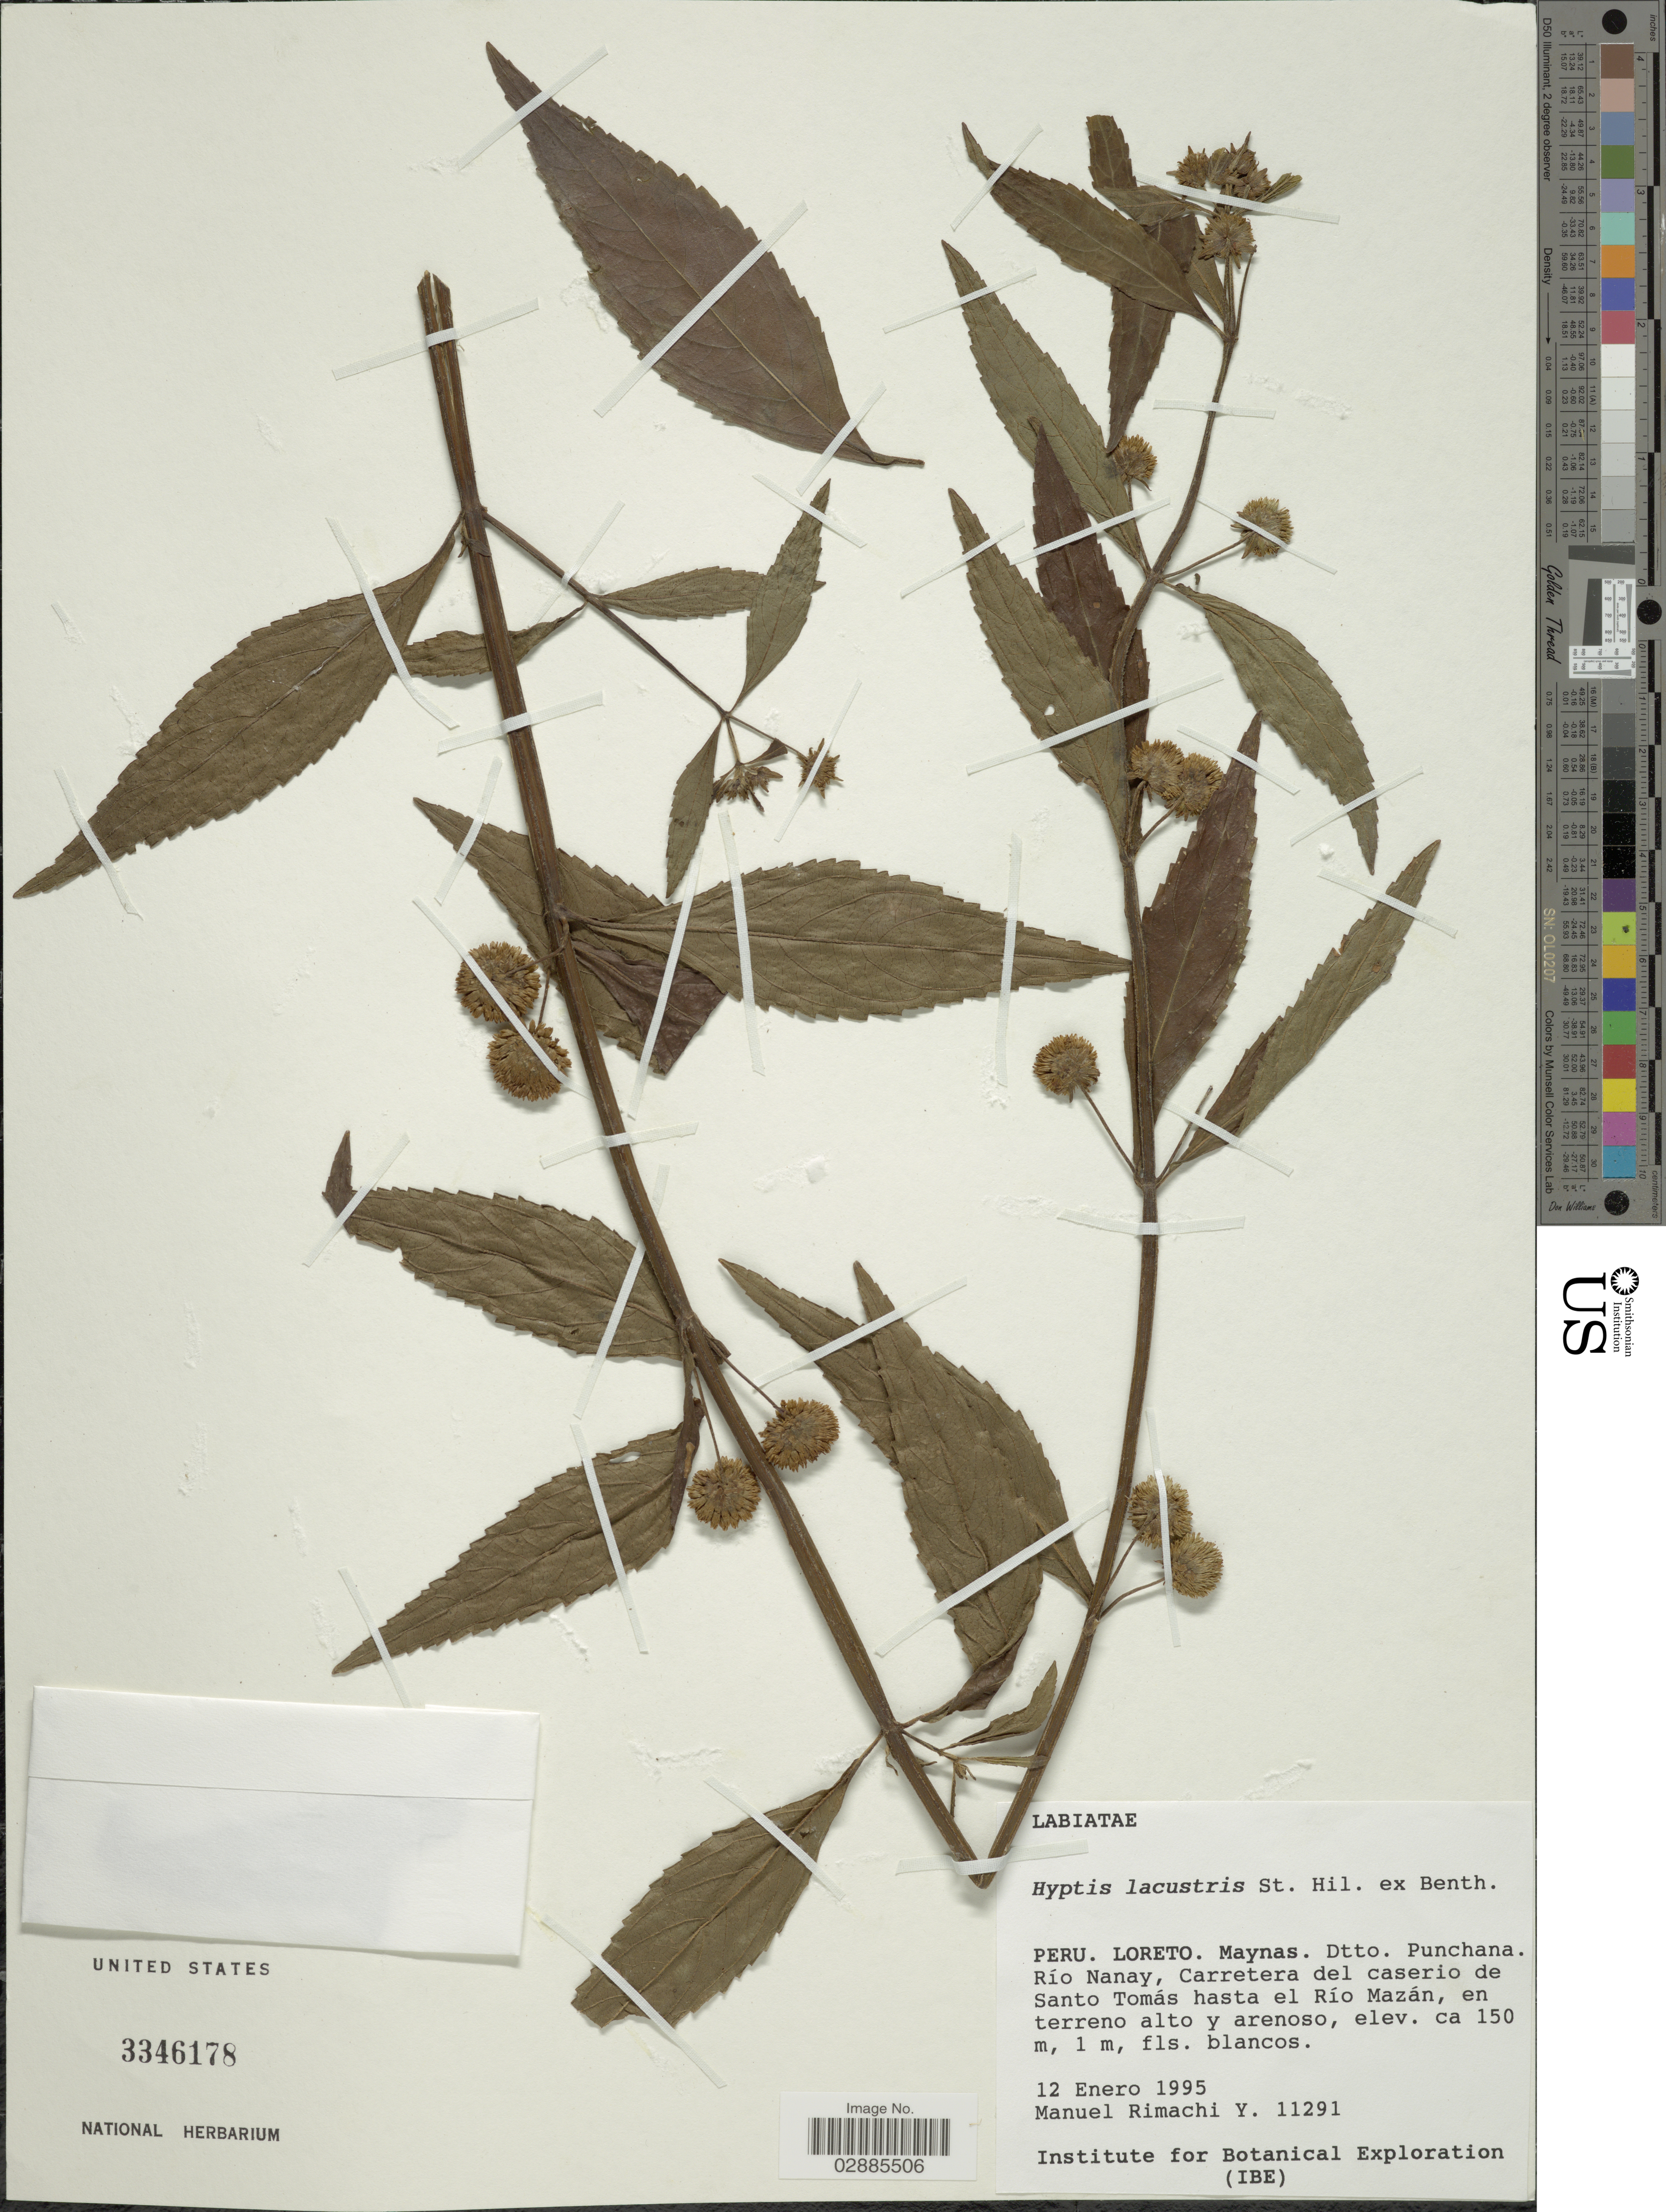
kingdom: Plantae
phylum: Tracheophyta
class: Magnoliopsida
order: Lamiales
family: Lamiaceae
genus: Hyptis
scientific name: Hyptis lacustris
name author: A. St.-Hil. ex Benth.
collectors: M. Rimachi Y.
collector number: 11291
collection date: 1995-01-12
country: Peru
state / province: Loreto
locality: Maynas. Dtto. Punchana. Río Nanay, Carretera del caserio de Santo Tomás hasta el Río Mazán.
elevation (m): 150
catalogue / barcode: US 3346178